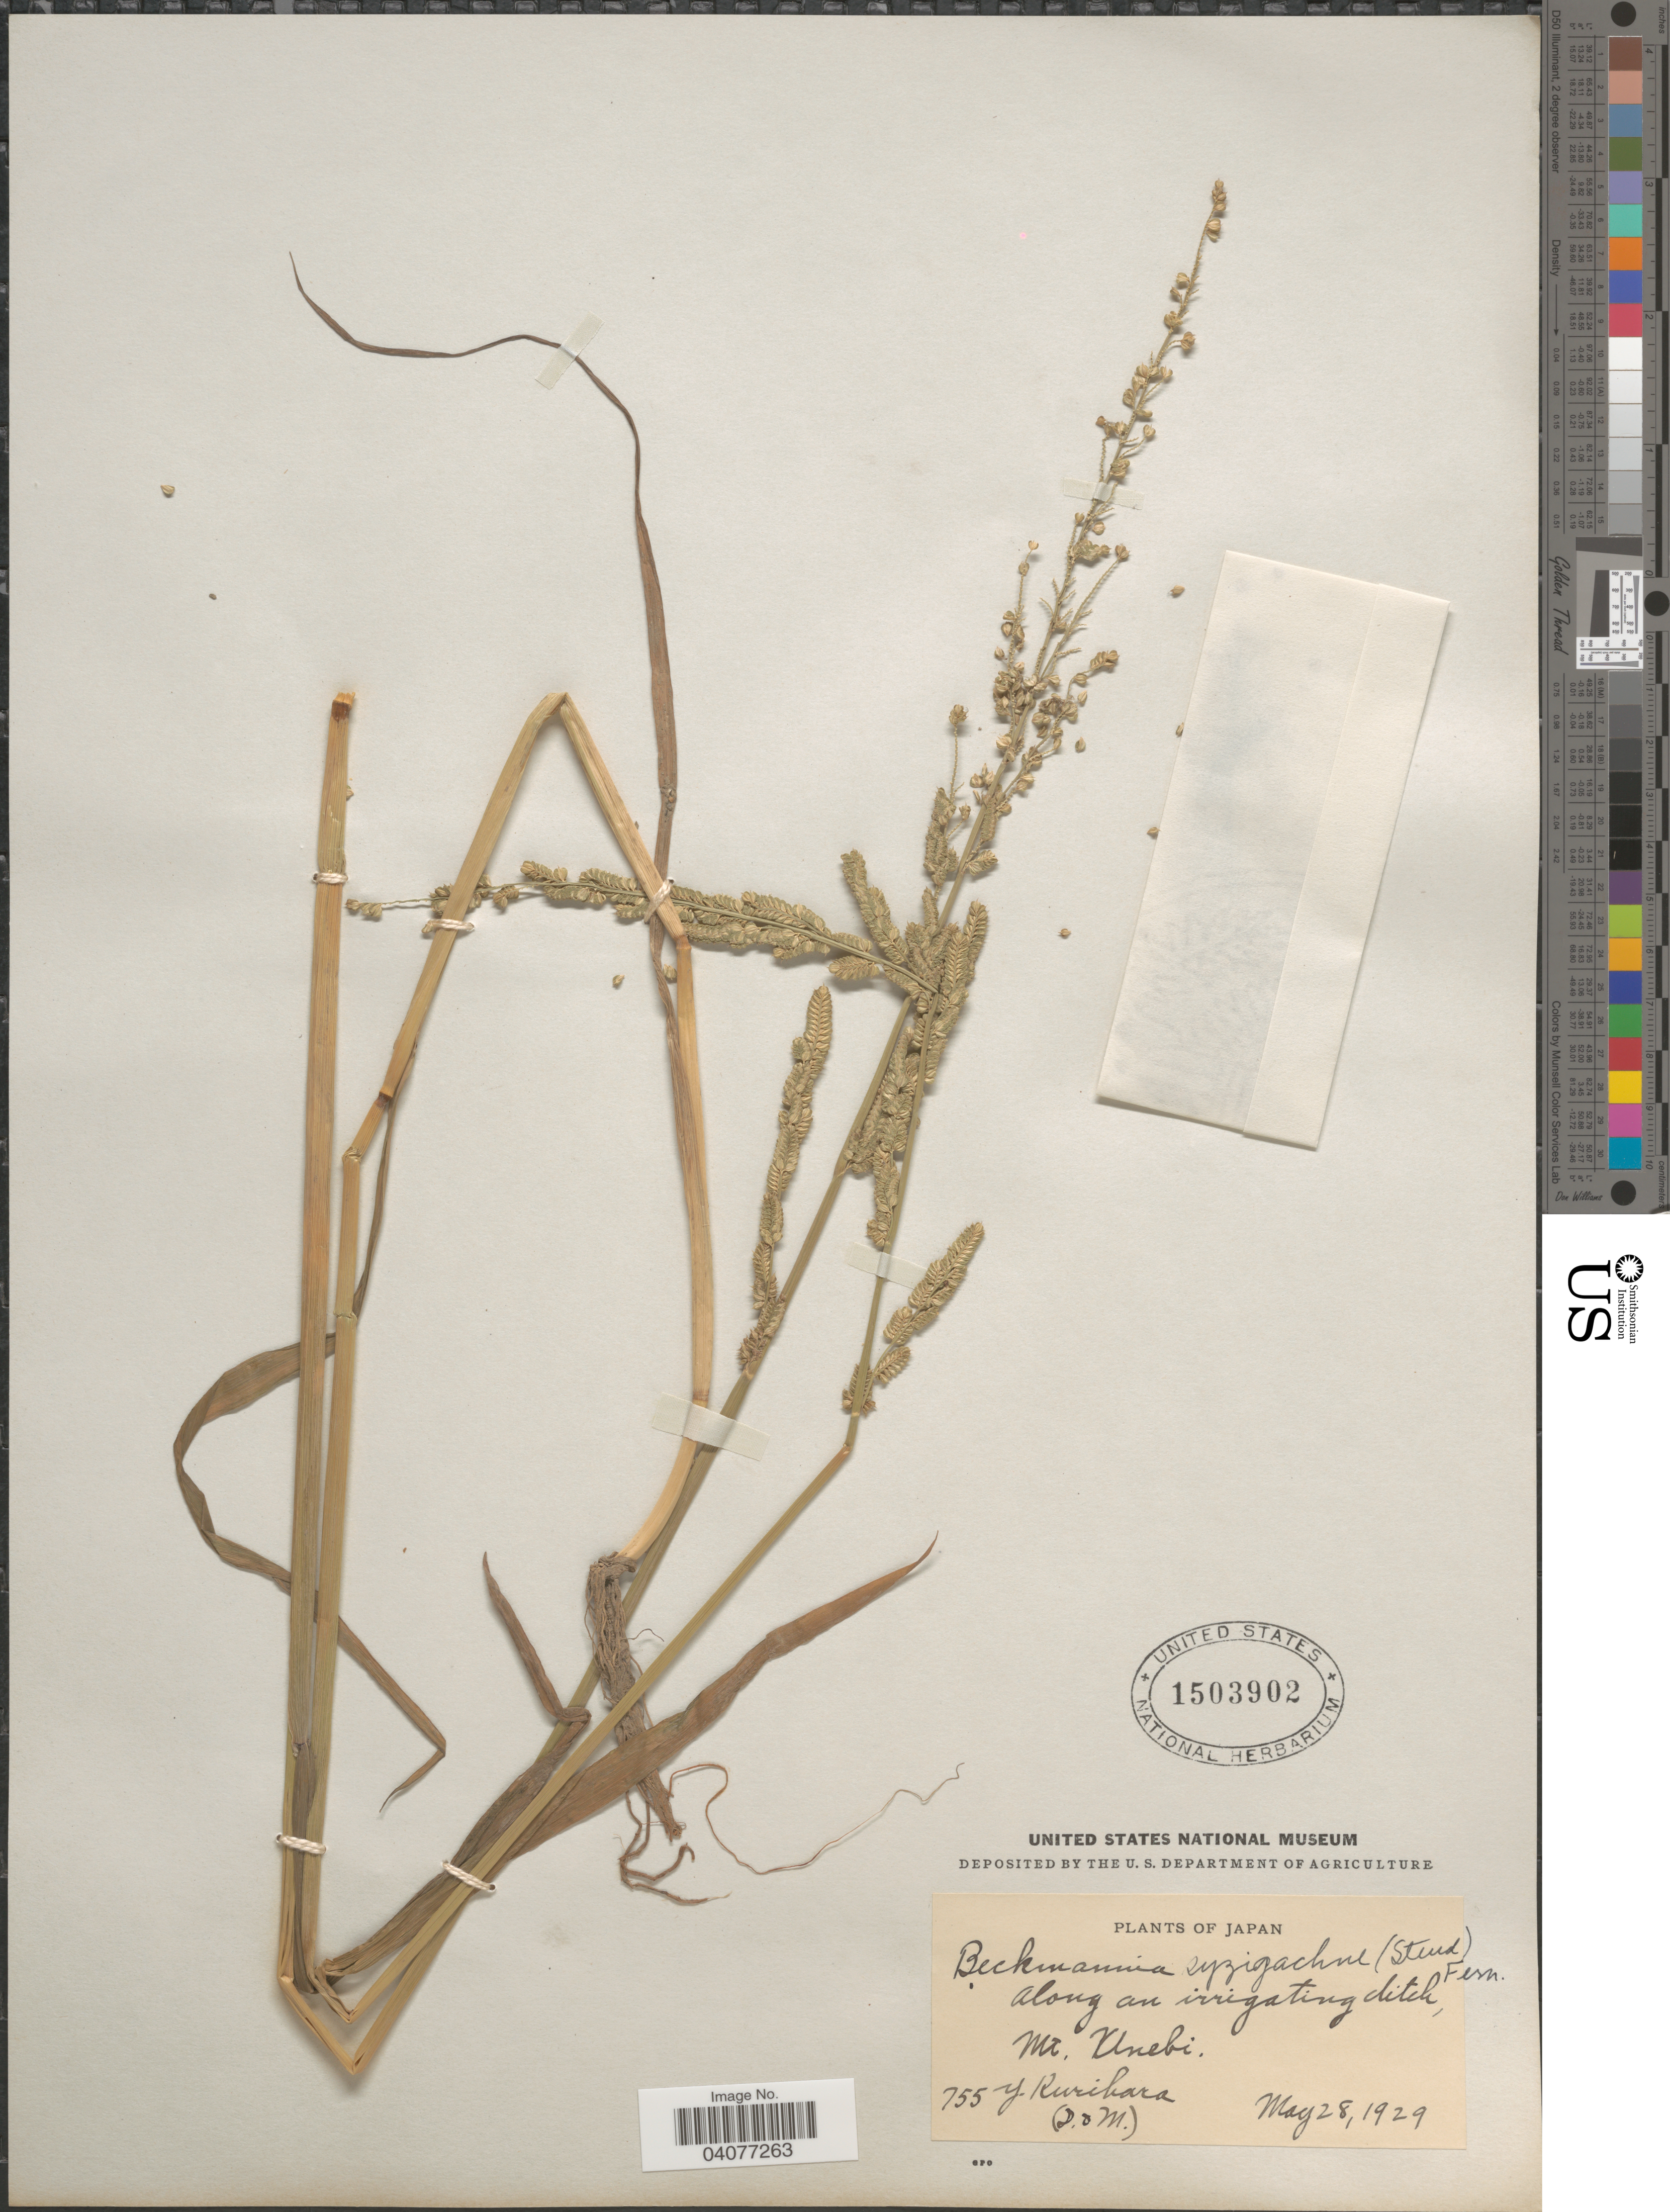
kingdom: Plantae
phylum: Tracheophyta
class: Liliopsida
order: Poales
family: Poaceae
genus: Beckmannia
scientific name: Beckmannia syzigachne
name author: (Steud.) Fernald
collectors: Y. Kurihara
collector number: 755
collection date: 1929-05-28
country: Japan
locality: Along an irrigating ditch, Mt. Unebi.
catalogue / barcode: US 1503902